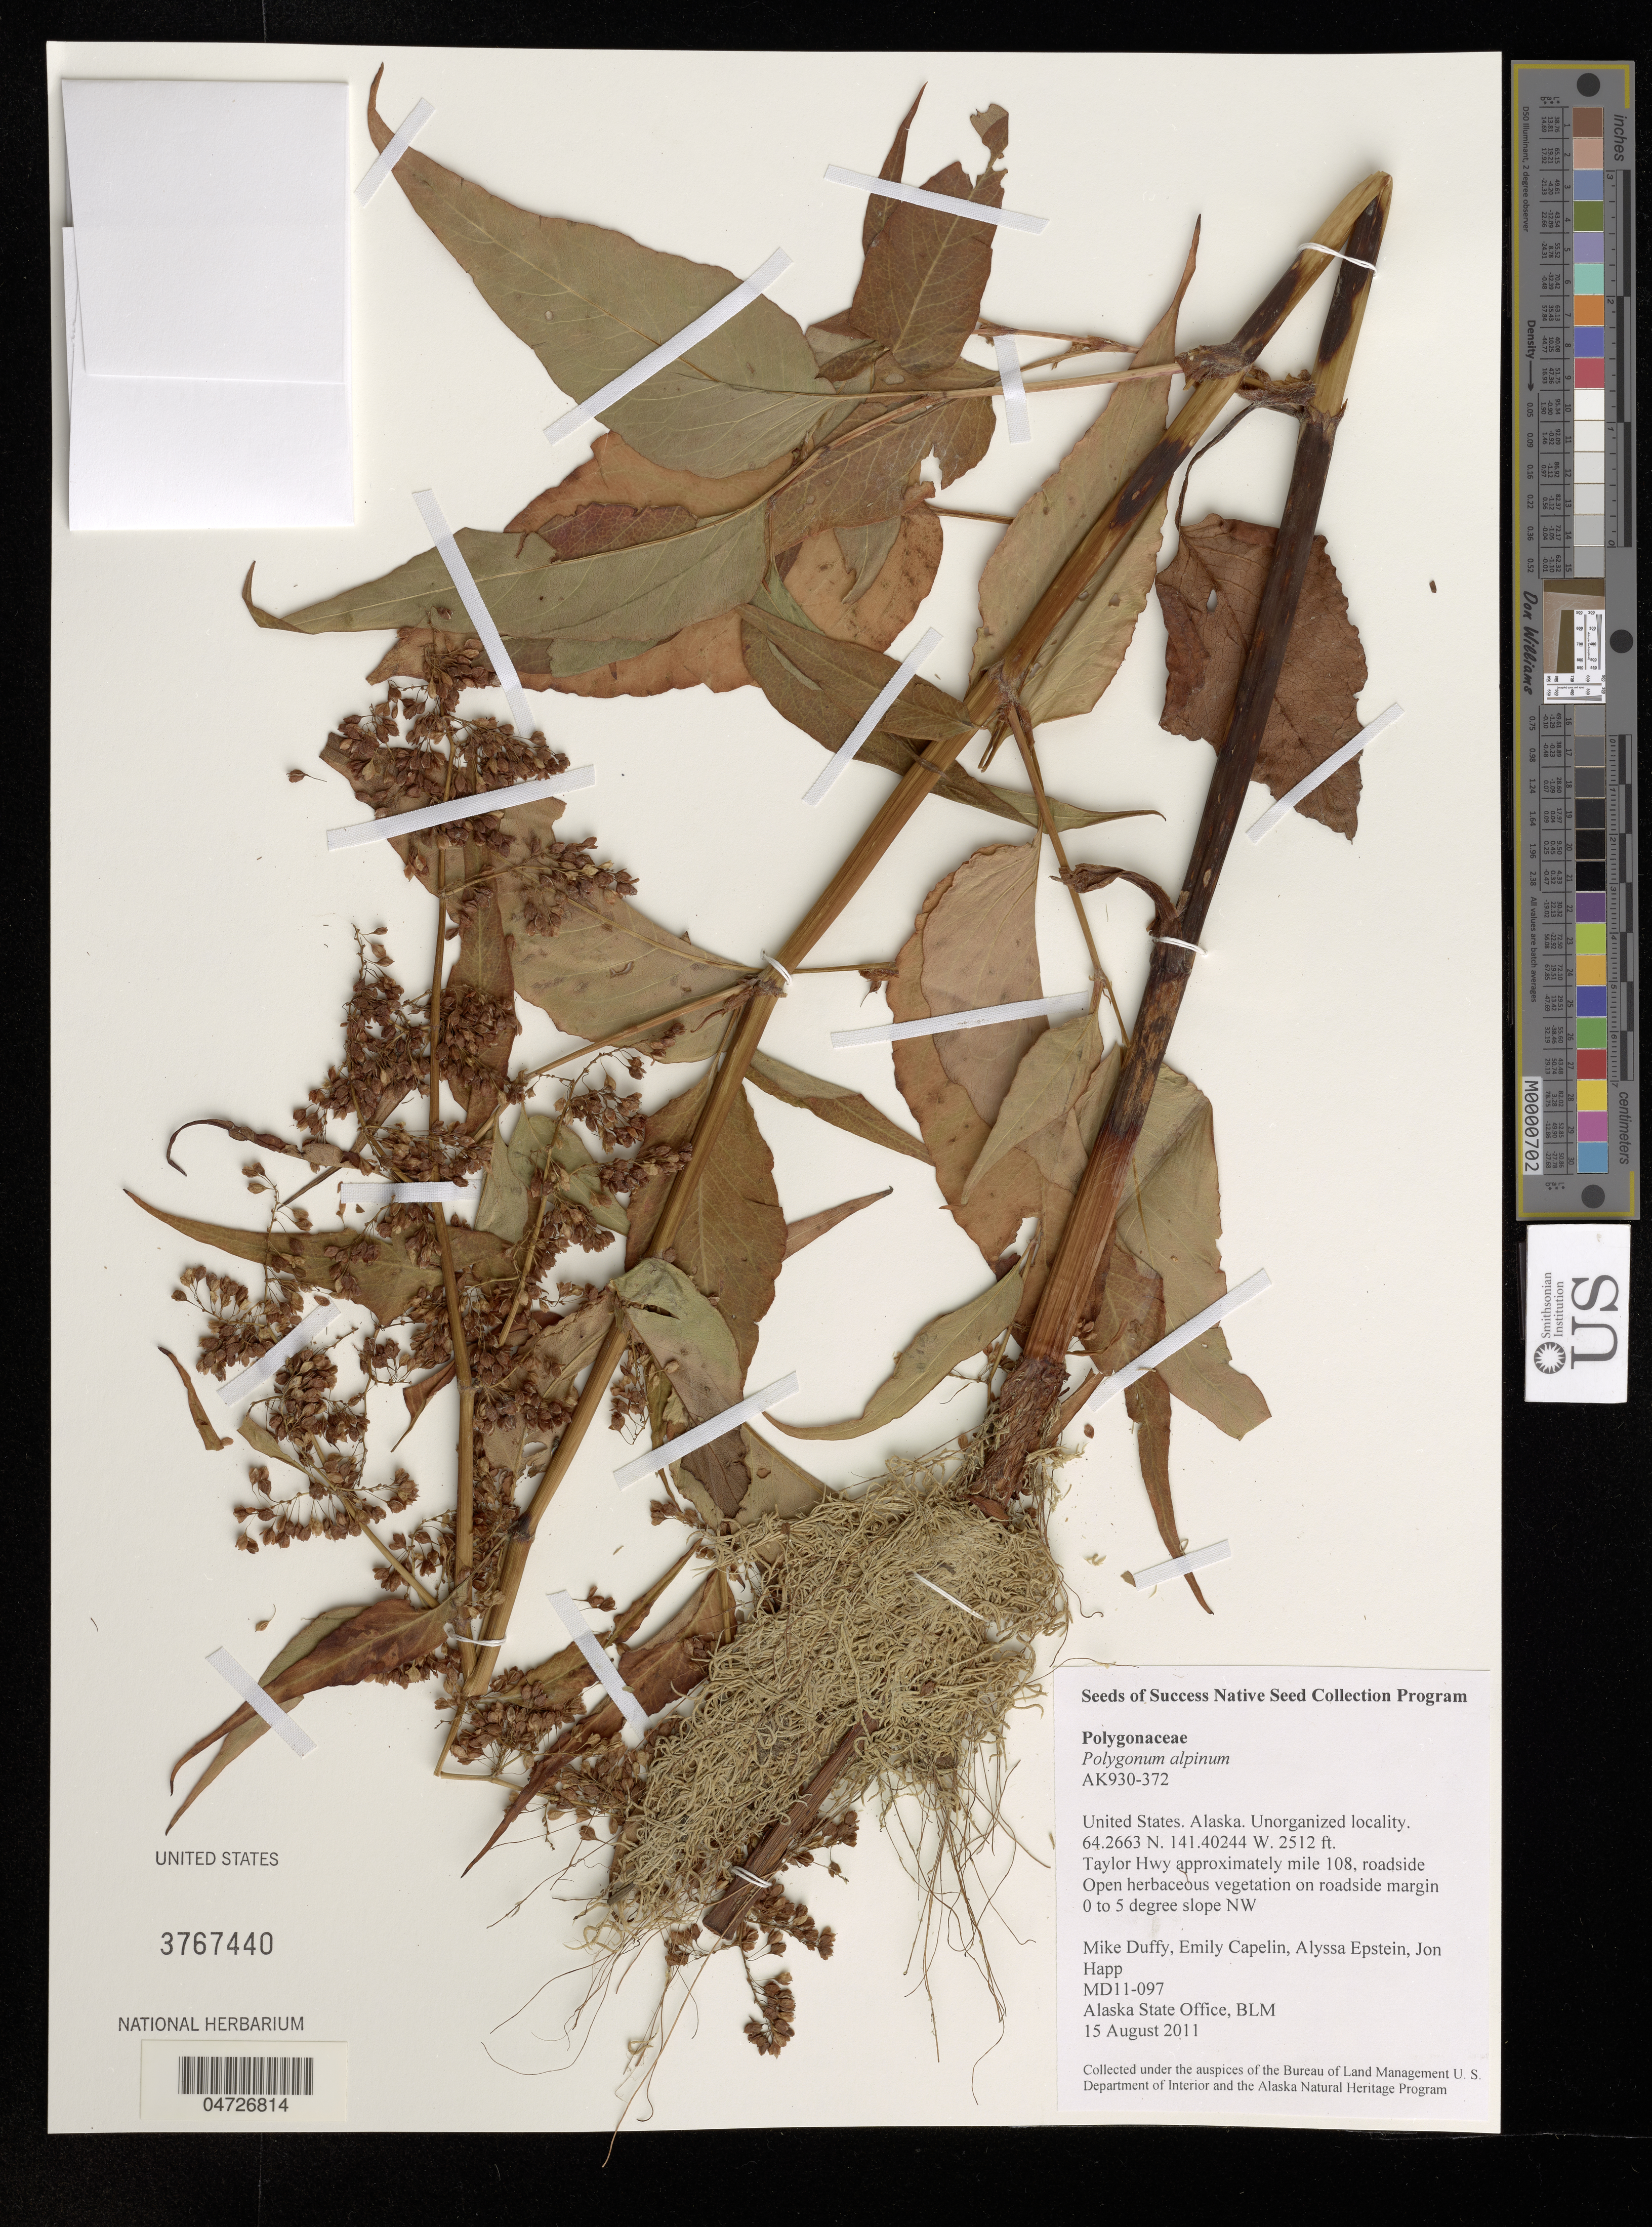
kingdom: Plantae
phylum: Tracheophyta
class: Magnoliopsida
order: Caryophyllales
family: Polygonaceae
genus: Polygonum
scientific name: Polygonum alpinum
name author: All.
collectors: M. Duffy, E. Capelin, A. Epstein & J. Happ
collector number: MD11-097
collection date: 2011-08-15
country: United States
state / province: Alaska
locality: Unorganized locality. Taylor Hwy approximately mile 108, roadside.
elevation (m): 766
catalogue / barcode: US 3767440